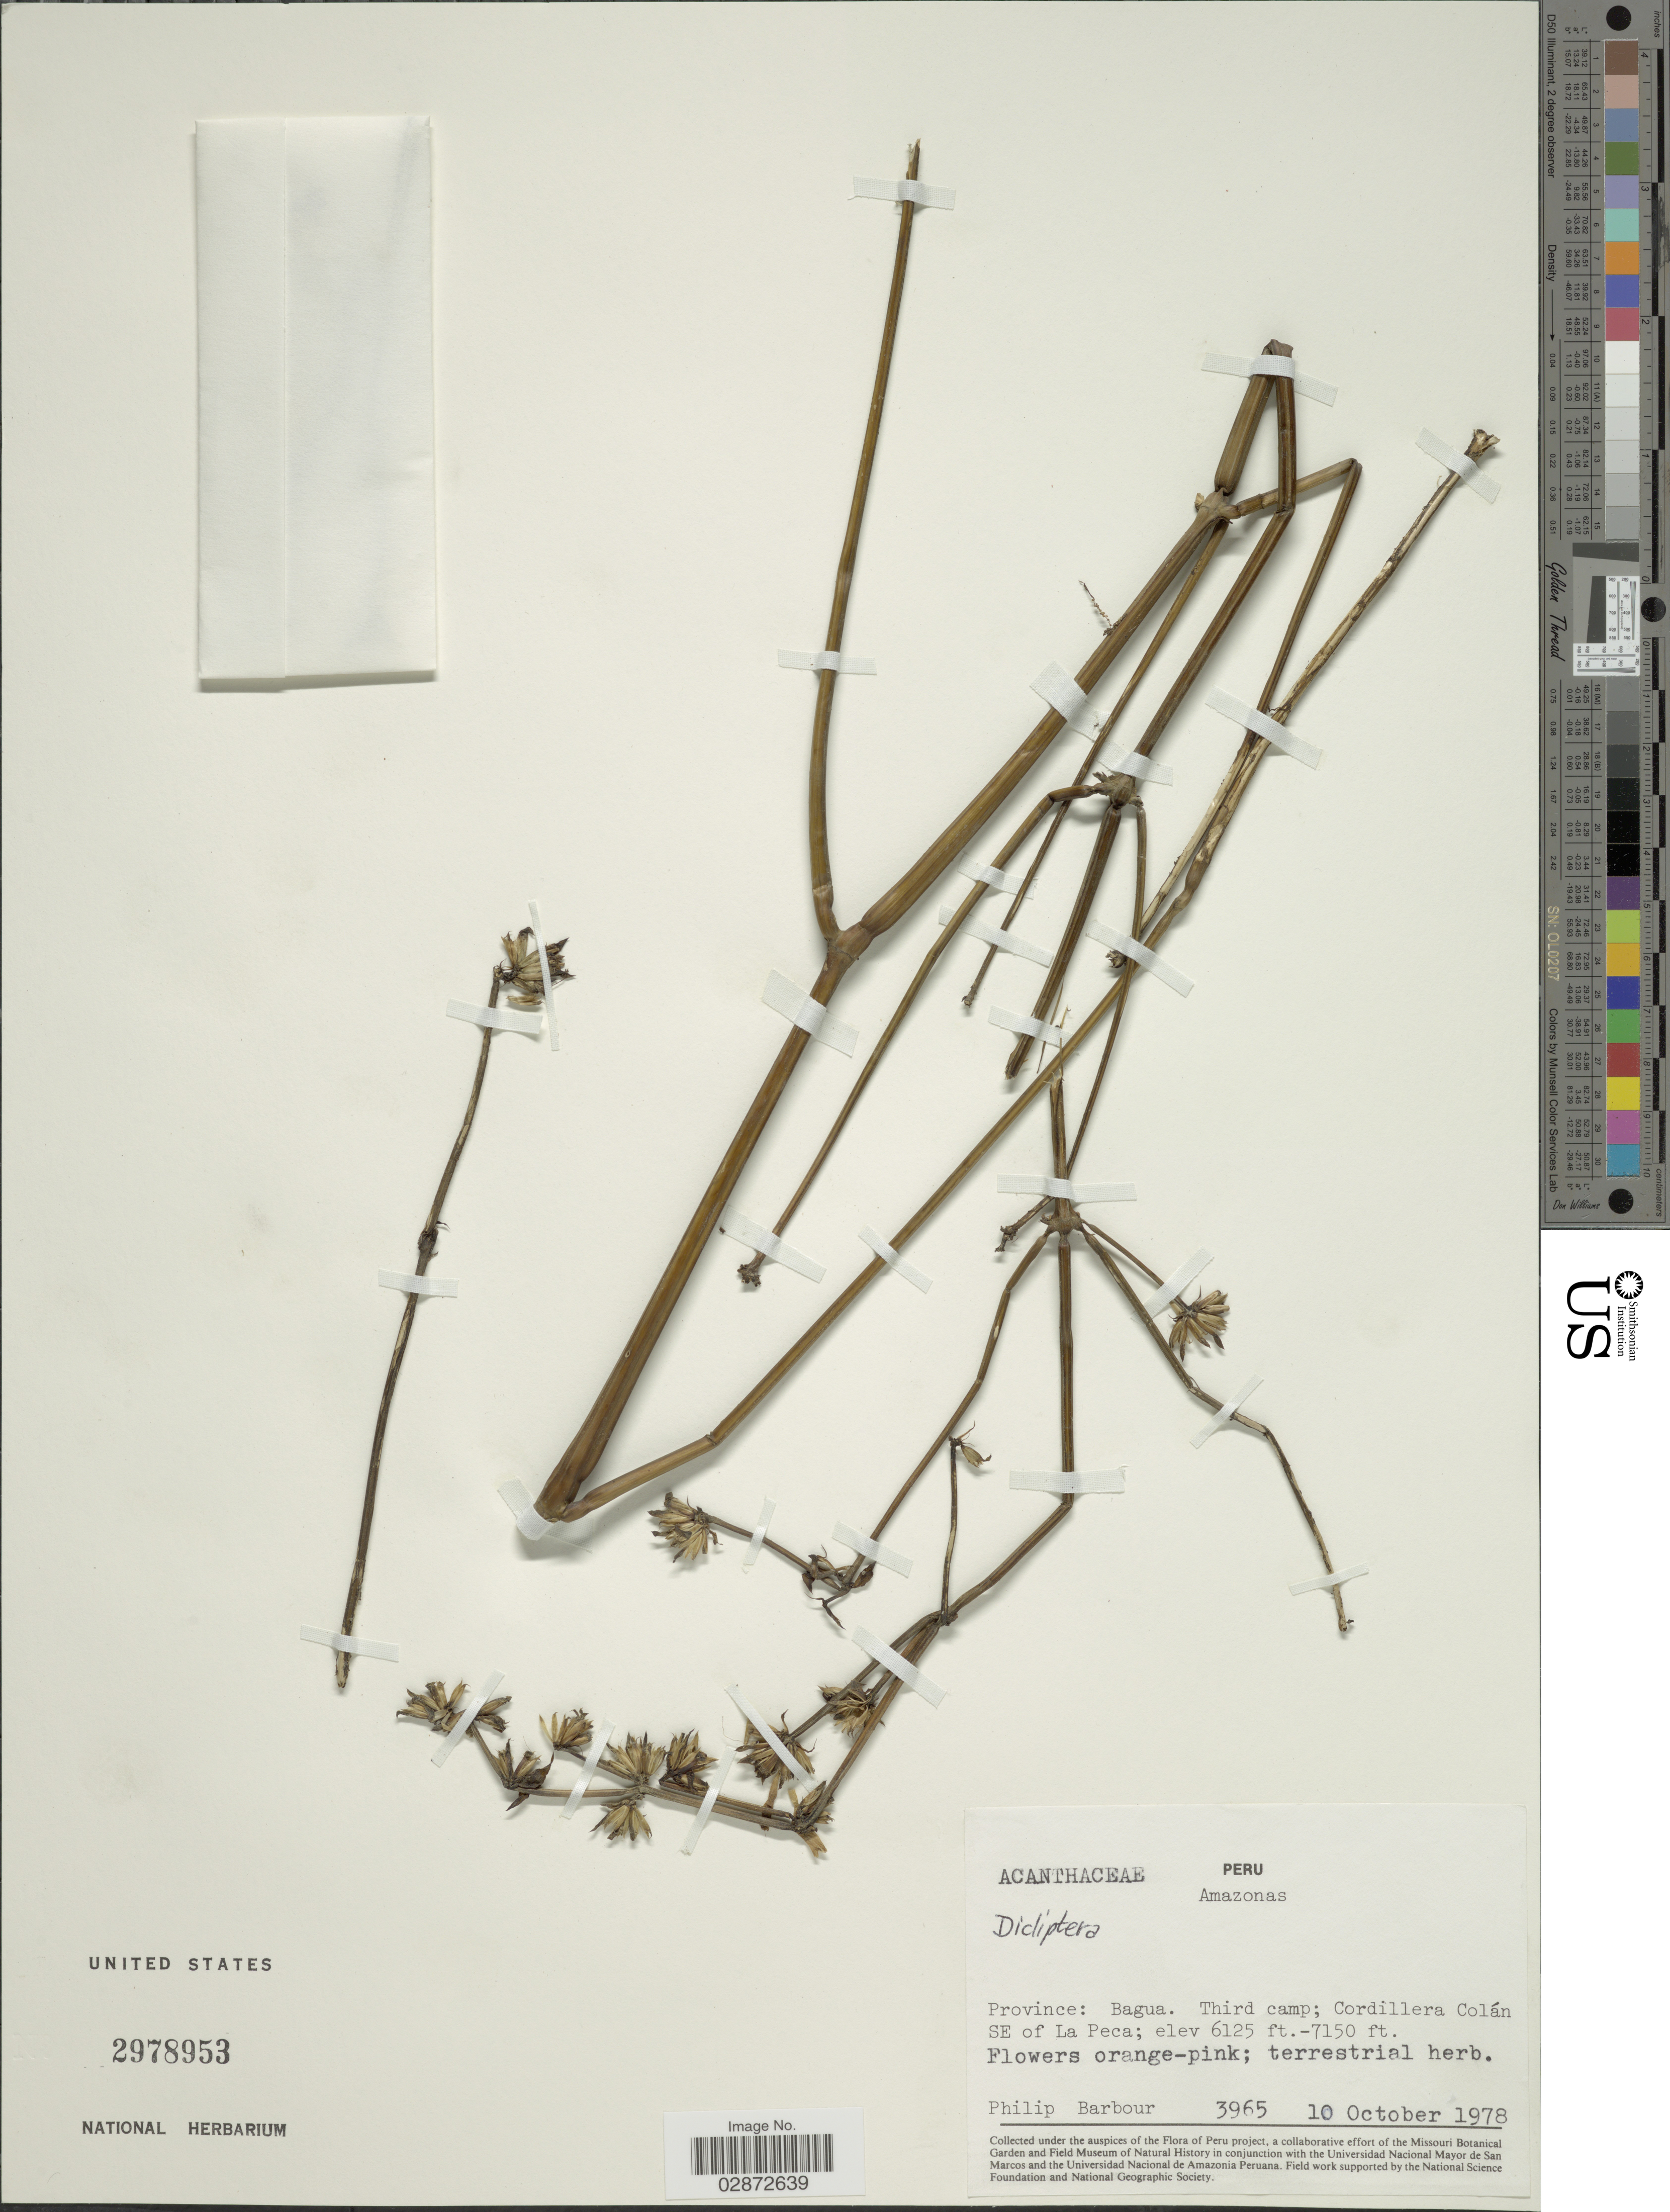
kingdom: Plantae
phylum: Tracheophyta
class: Magnoliopsida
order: Lamiales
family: Acanthaceae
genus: Dicliptera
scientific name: Dicliptera sp.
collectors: P. Barbour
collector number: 3965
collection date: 1978-10-10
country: Peru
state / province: Amazonas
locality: Province: Bagua. Third camp; Cordillera Colán SE of La Peca.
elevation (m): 1867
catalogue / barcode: US 2978953